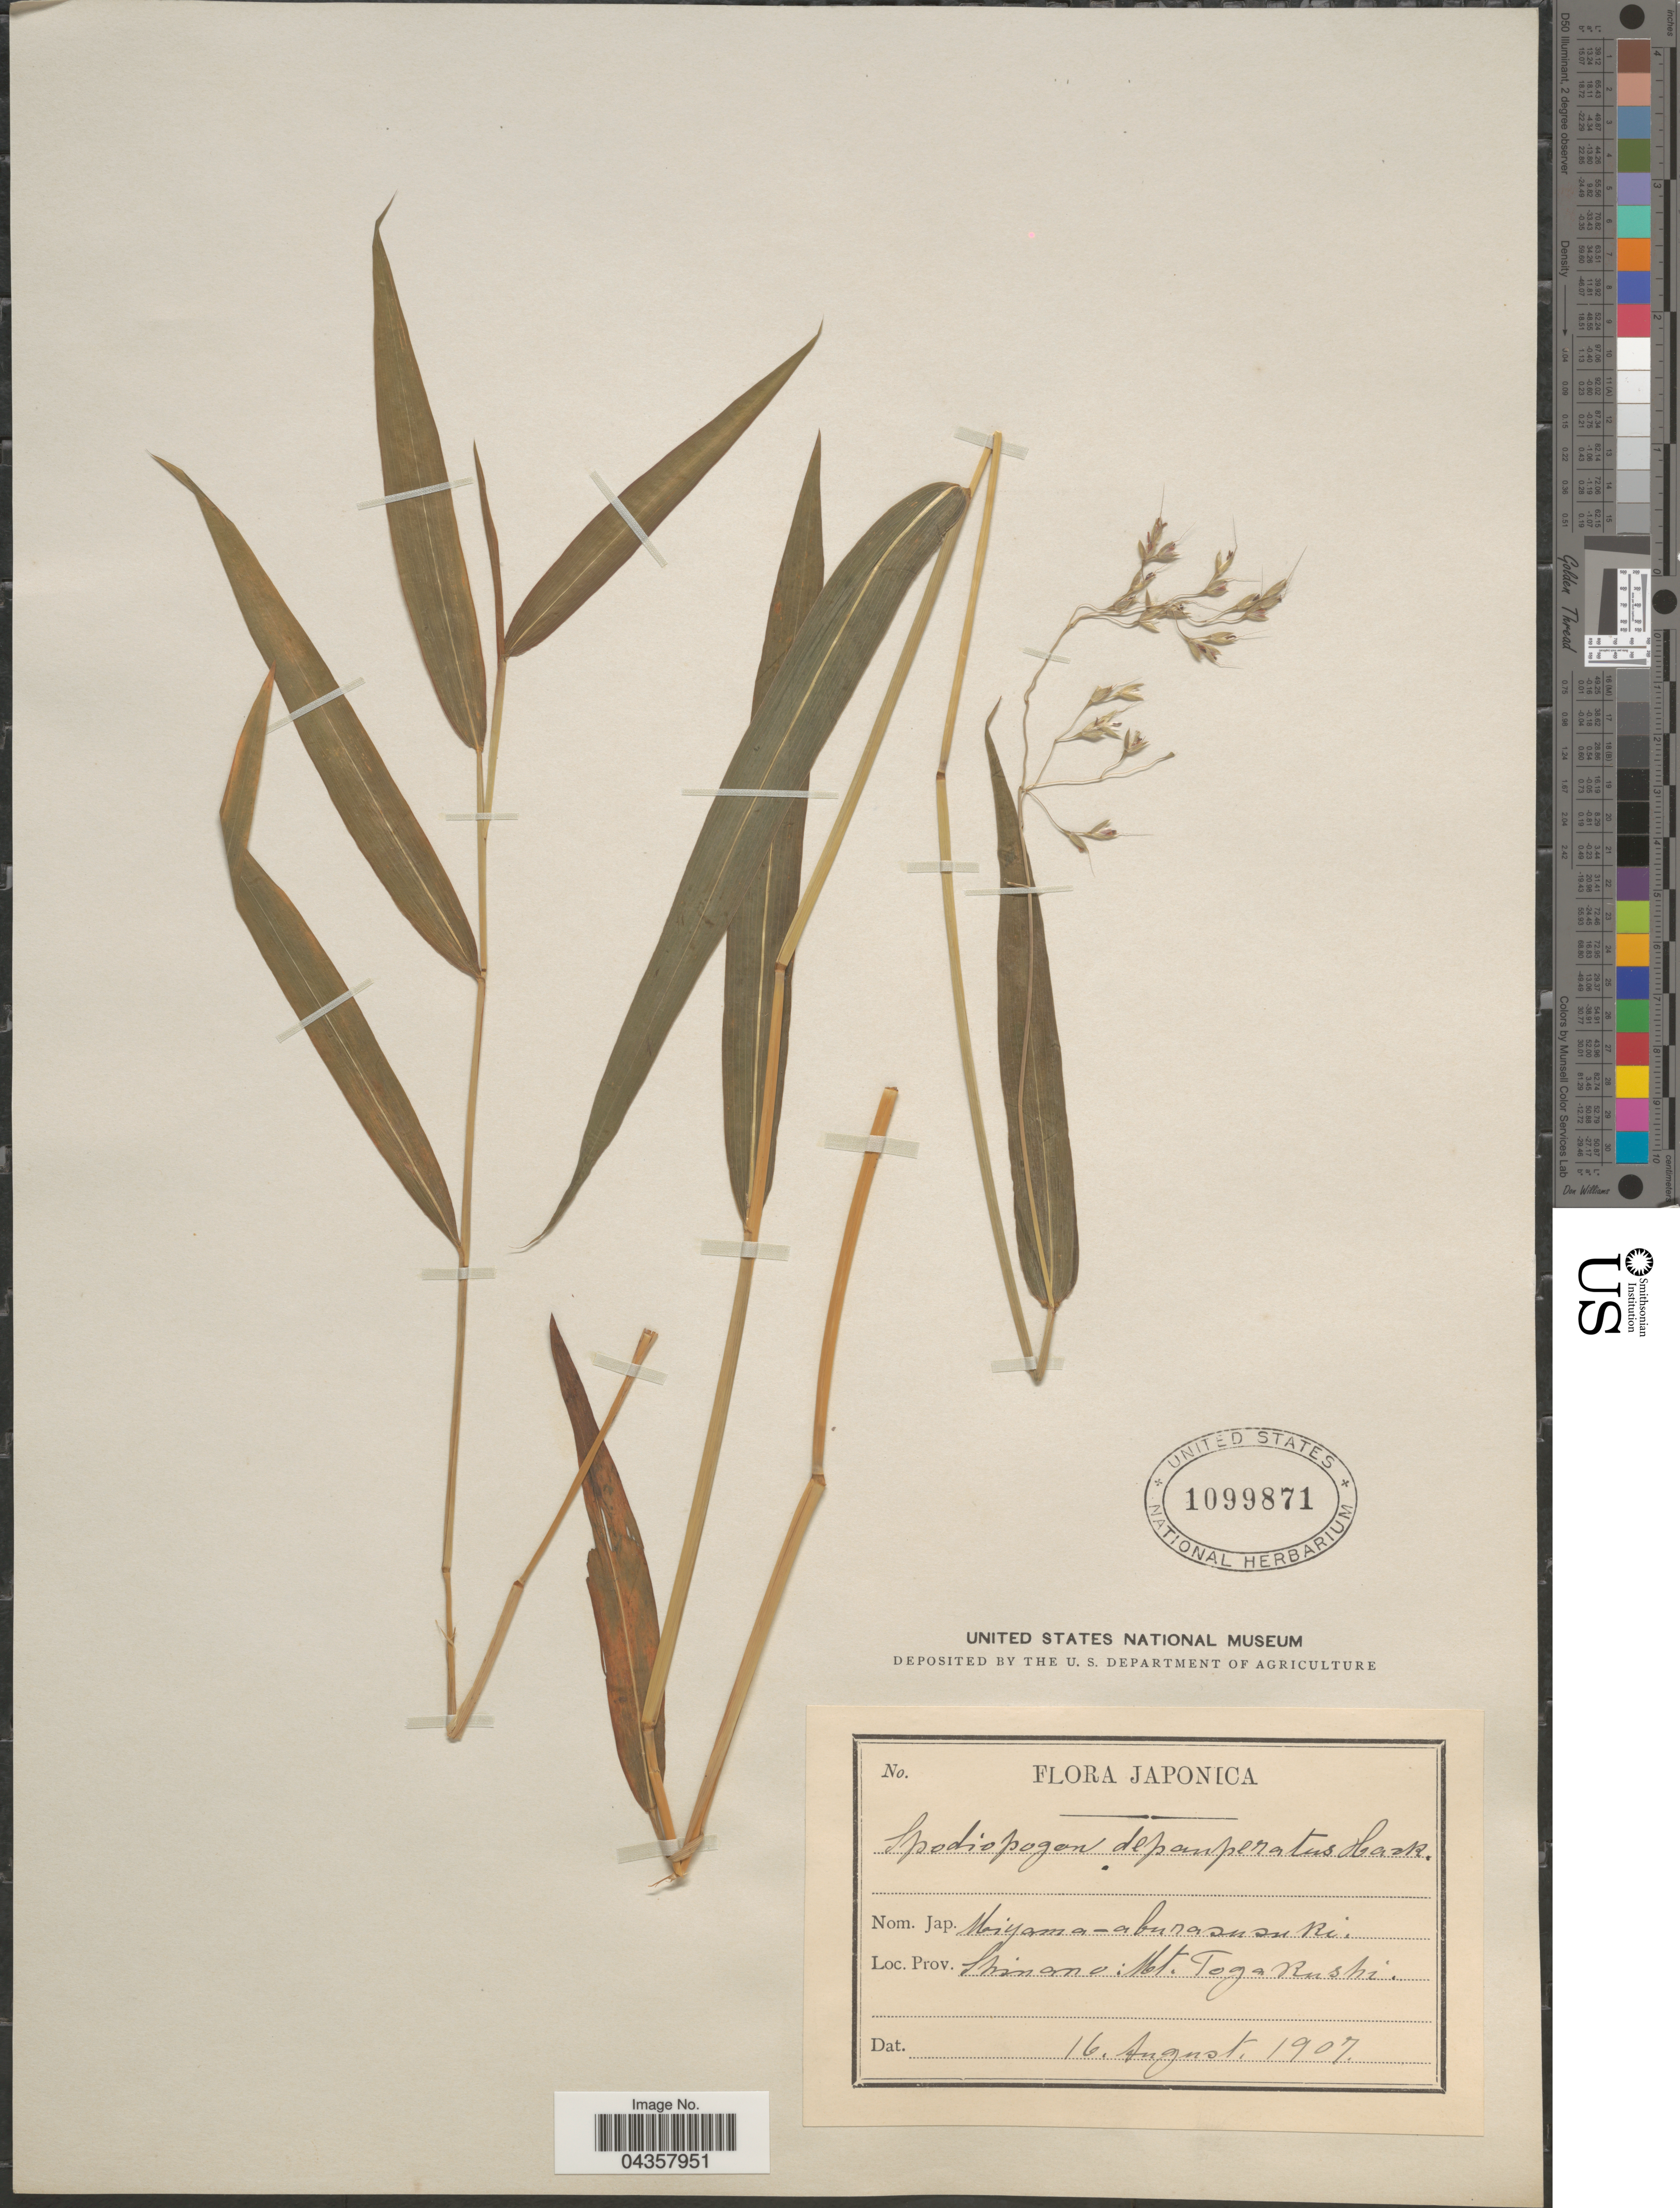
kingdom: Plantae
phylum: Tracheophyta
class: Liliopsida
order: Poales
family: Poaceae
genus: Spodiopogon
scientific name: Spodiopogon depauperatus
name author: Hack.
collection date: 1907-08-16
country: Japan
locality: Japonica. Prov. Shinano: Mt. Togakushi.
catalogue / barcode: US 1099871